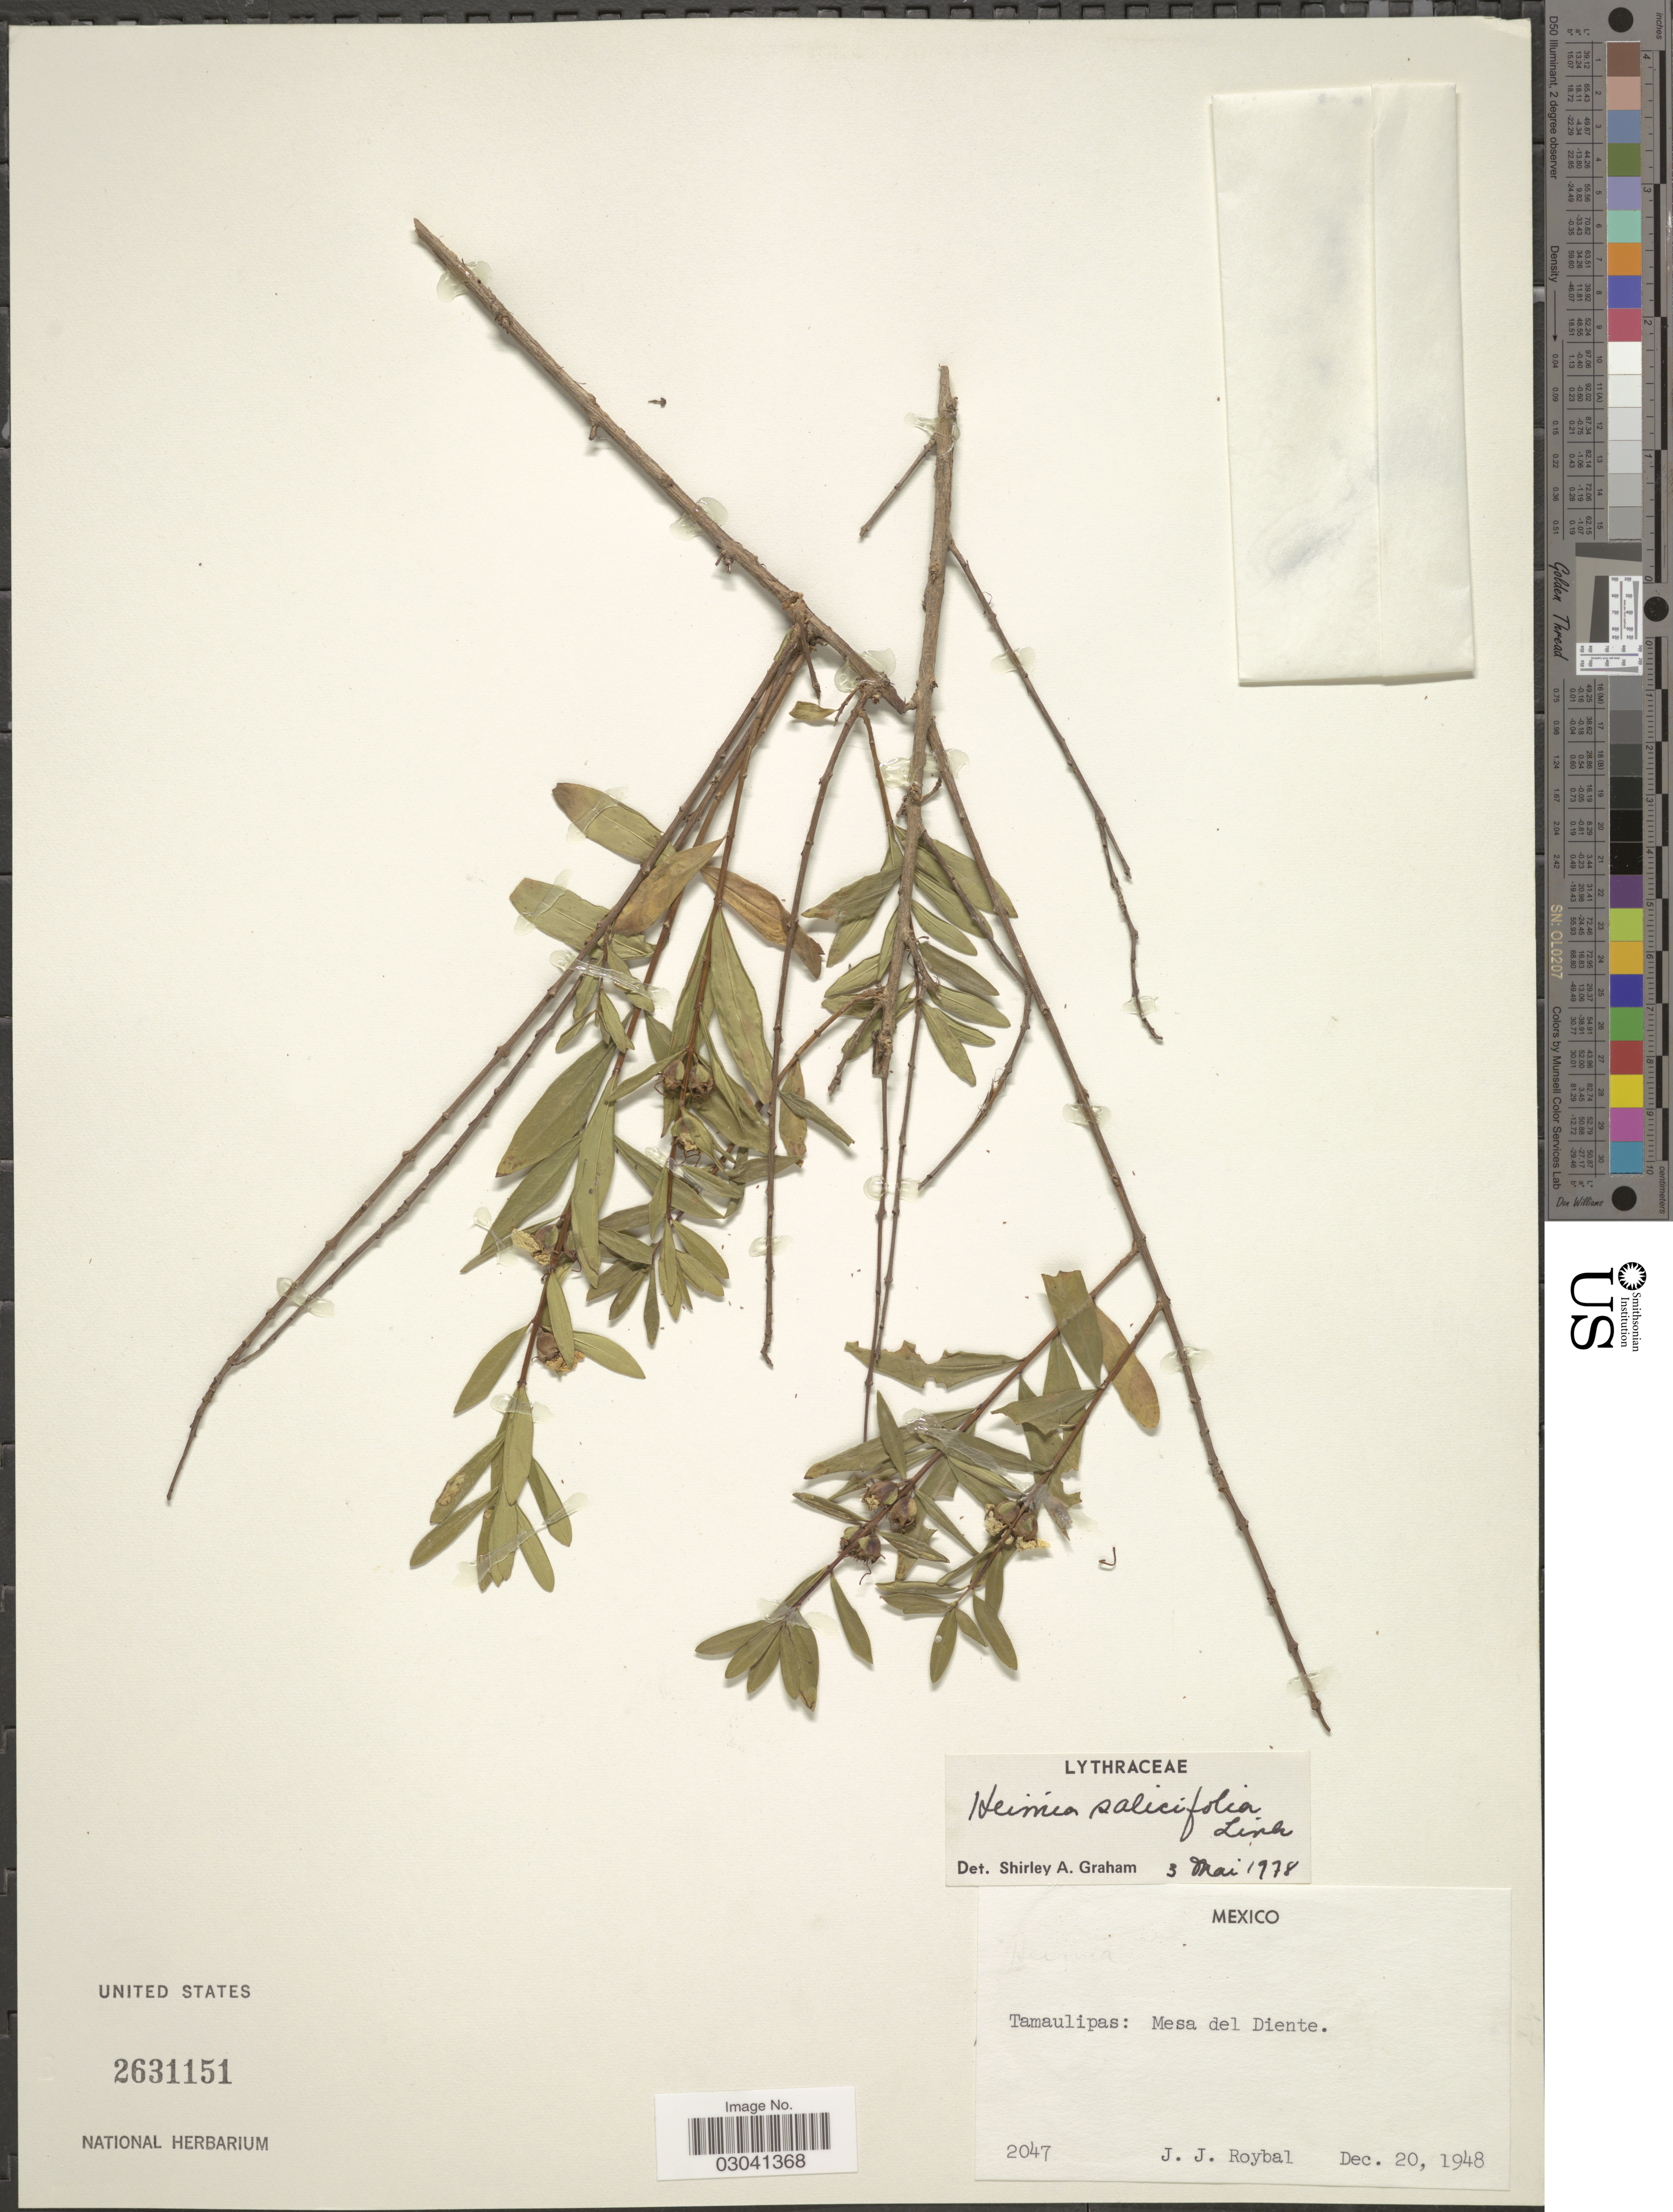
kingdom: Plantae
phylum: Tracheophyta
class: Magnoliopsida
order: Myrtales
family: Lythraceae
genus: Heimia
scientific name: Heimia salicifolia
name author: Link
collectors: J. J. Roybal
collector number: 2047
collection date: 1948-12-20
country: Mexico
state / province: Tamaulipas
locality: Tamaulipas: Mesa del Diente.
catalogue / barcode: US 2631151